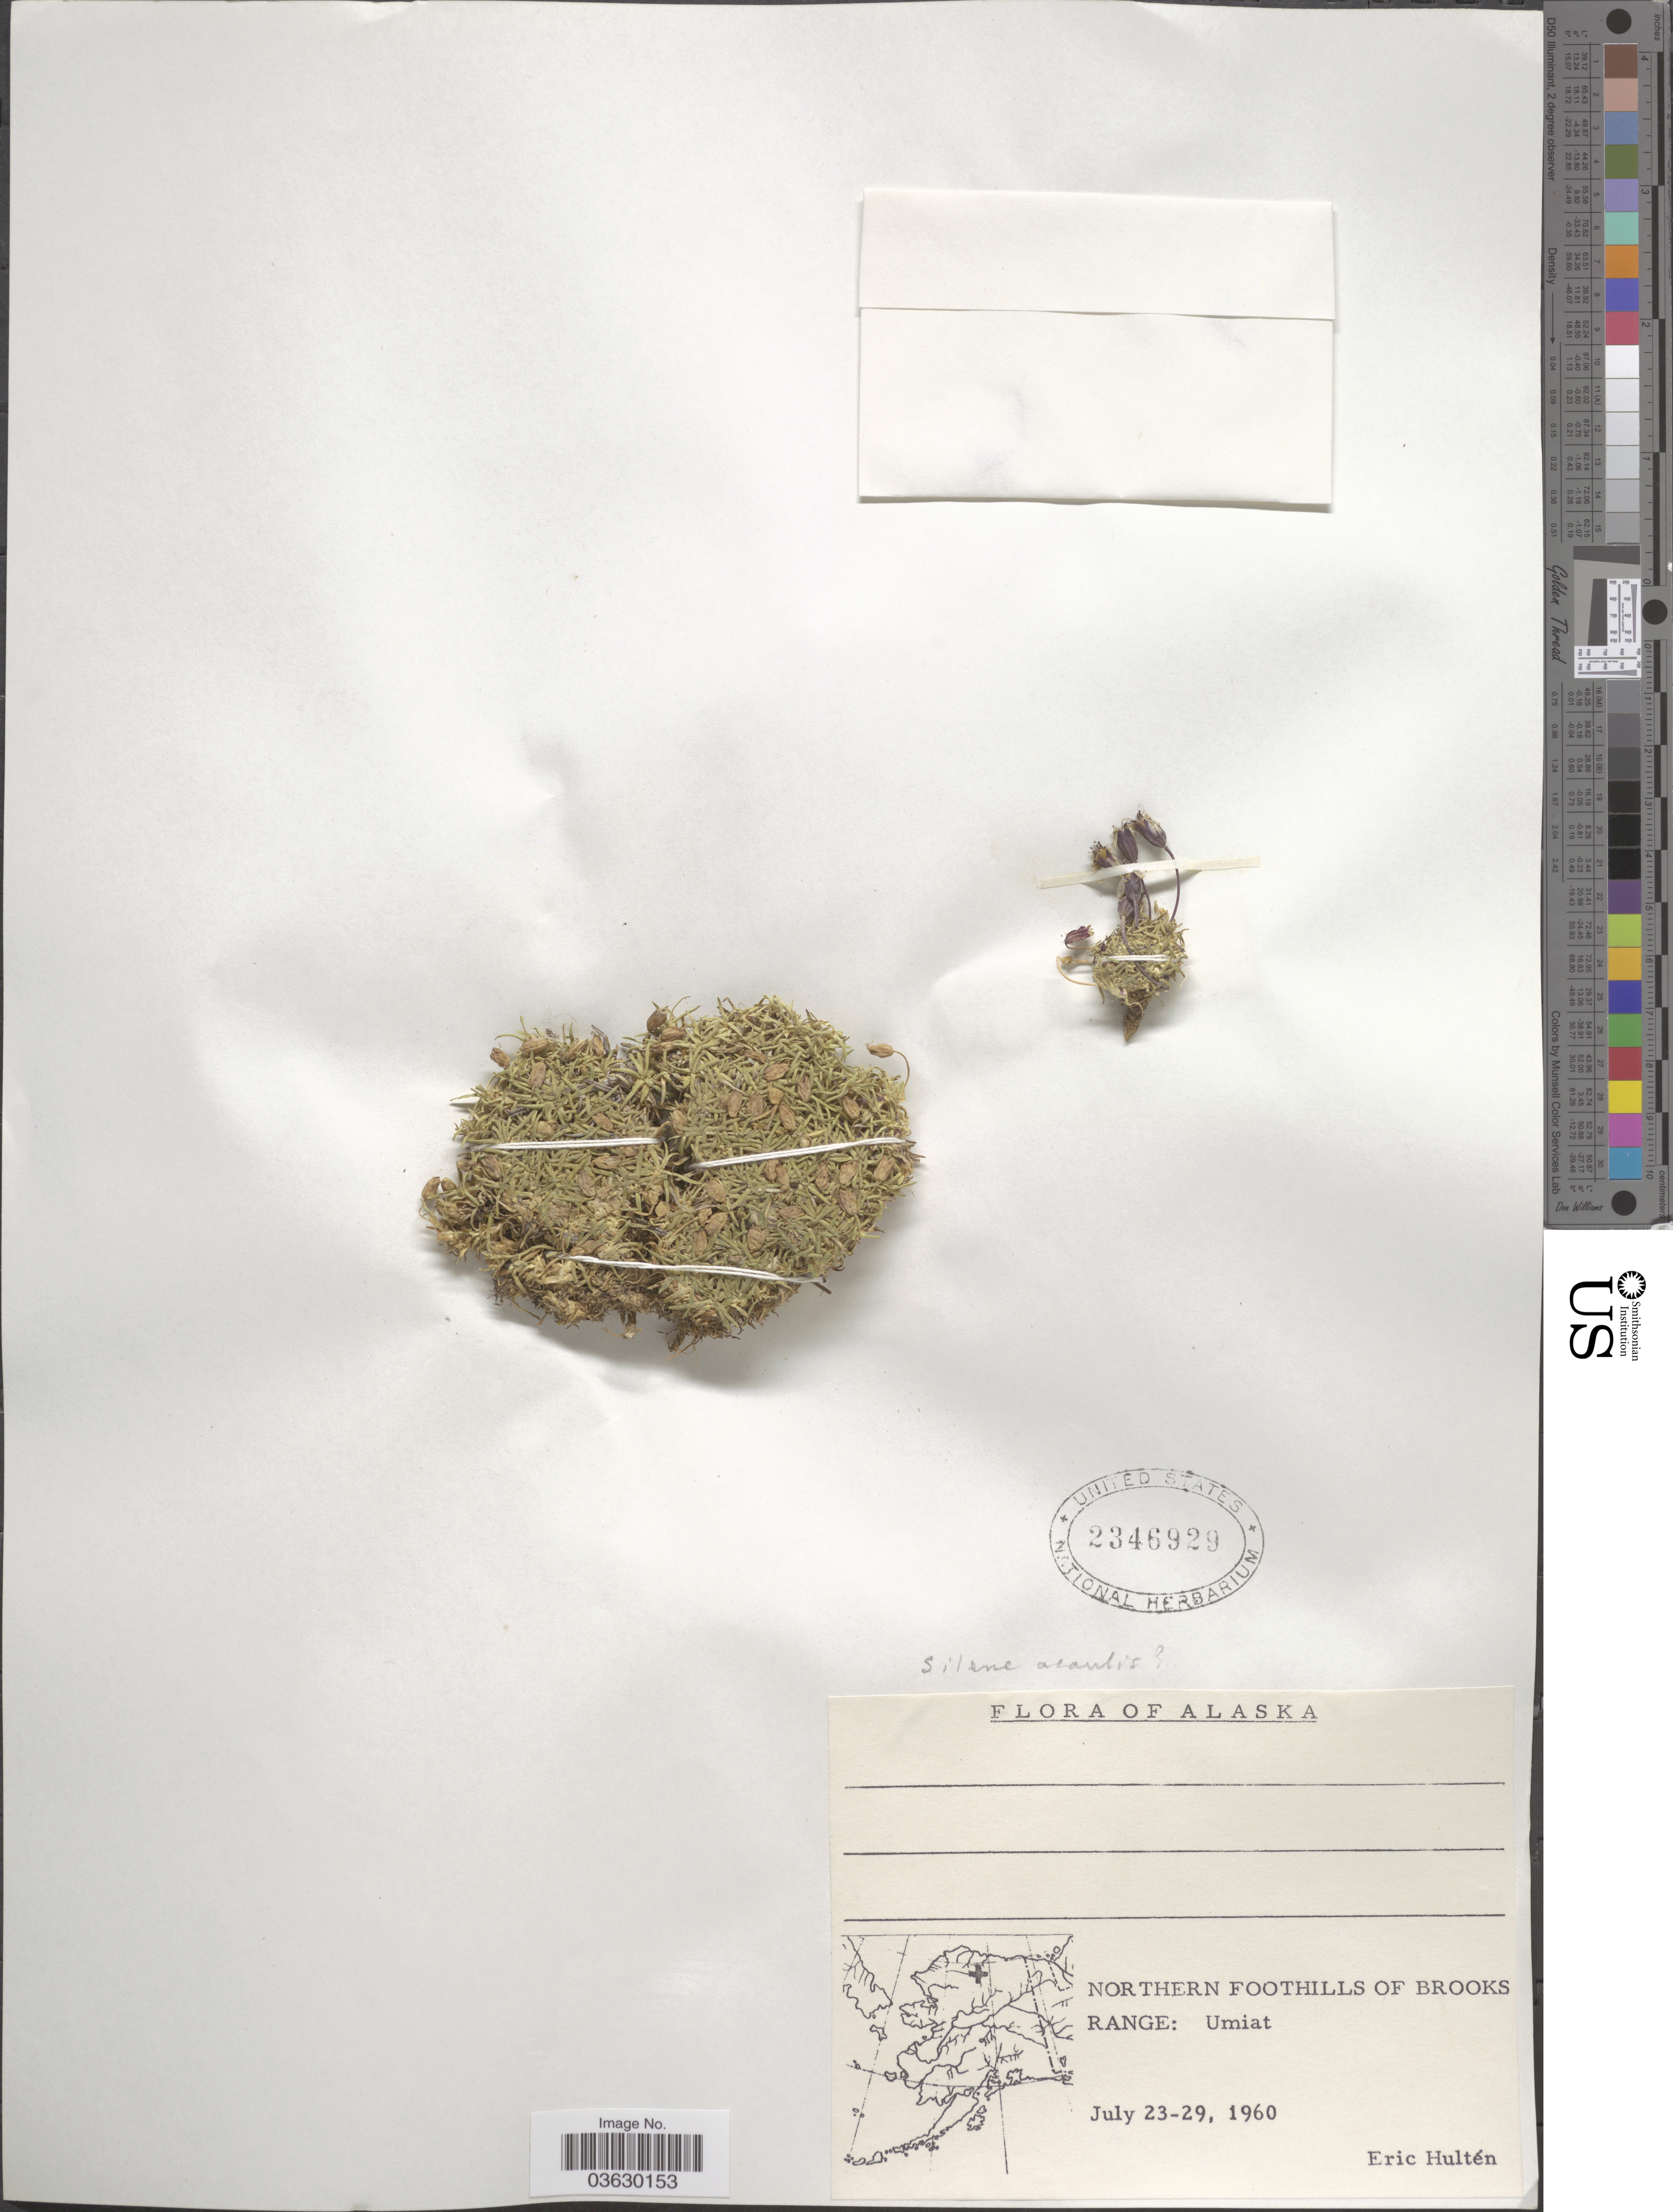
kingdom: Plantae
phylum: Tracheophyta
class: Magnoliopsida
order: Caryophyllales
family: Caryophyllaceae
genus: Silene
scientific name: Silene acaulis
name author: (L.) Jacq.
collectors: E. G. Hultén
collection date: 1960-07-23/1960-07-29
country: United States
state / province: Alaska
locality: Northern foothills of Brooks Range: Umiat.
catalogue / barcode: US 2346929